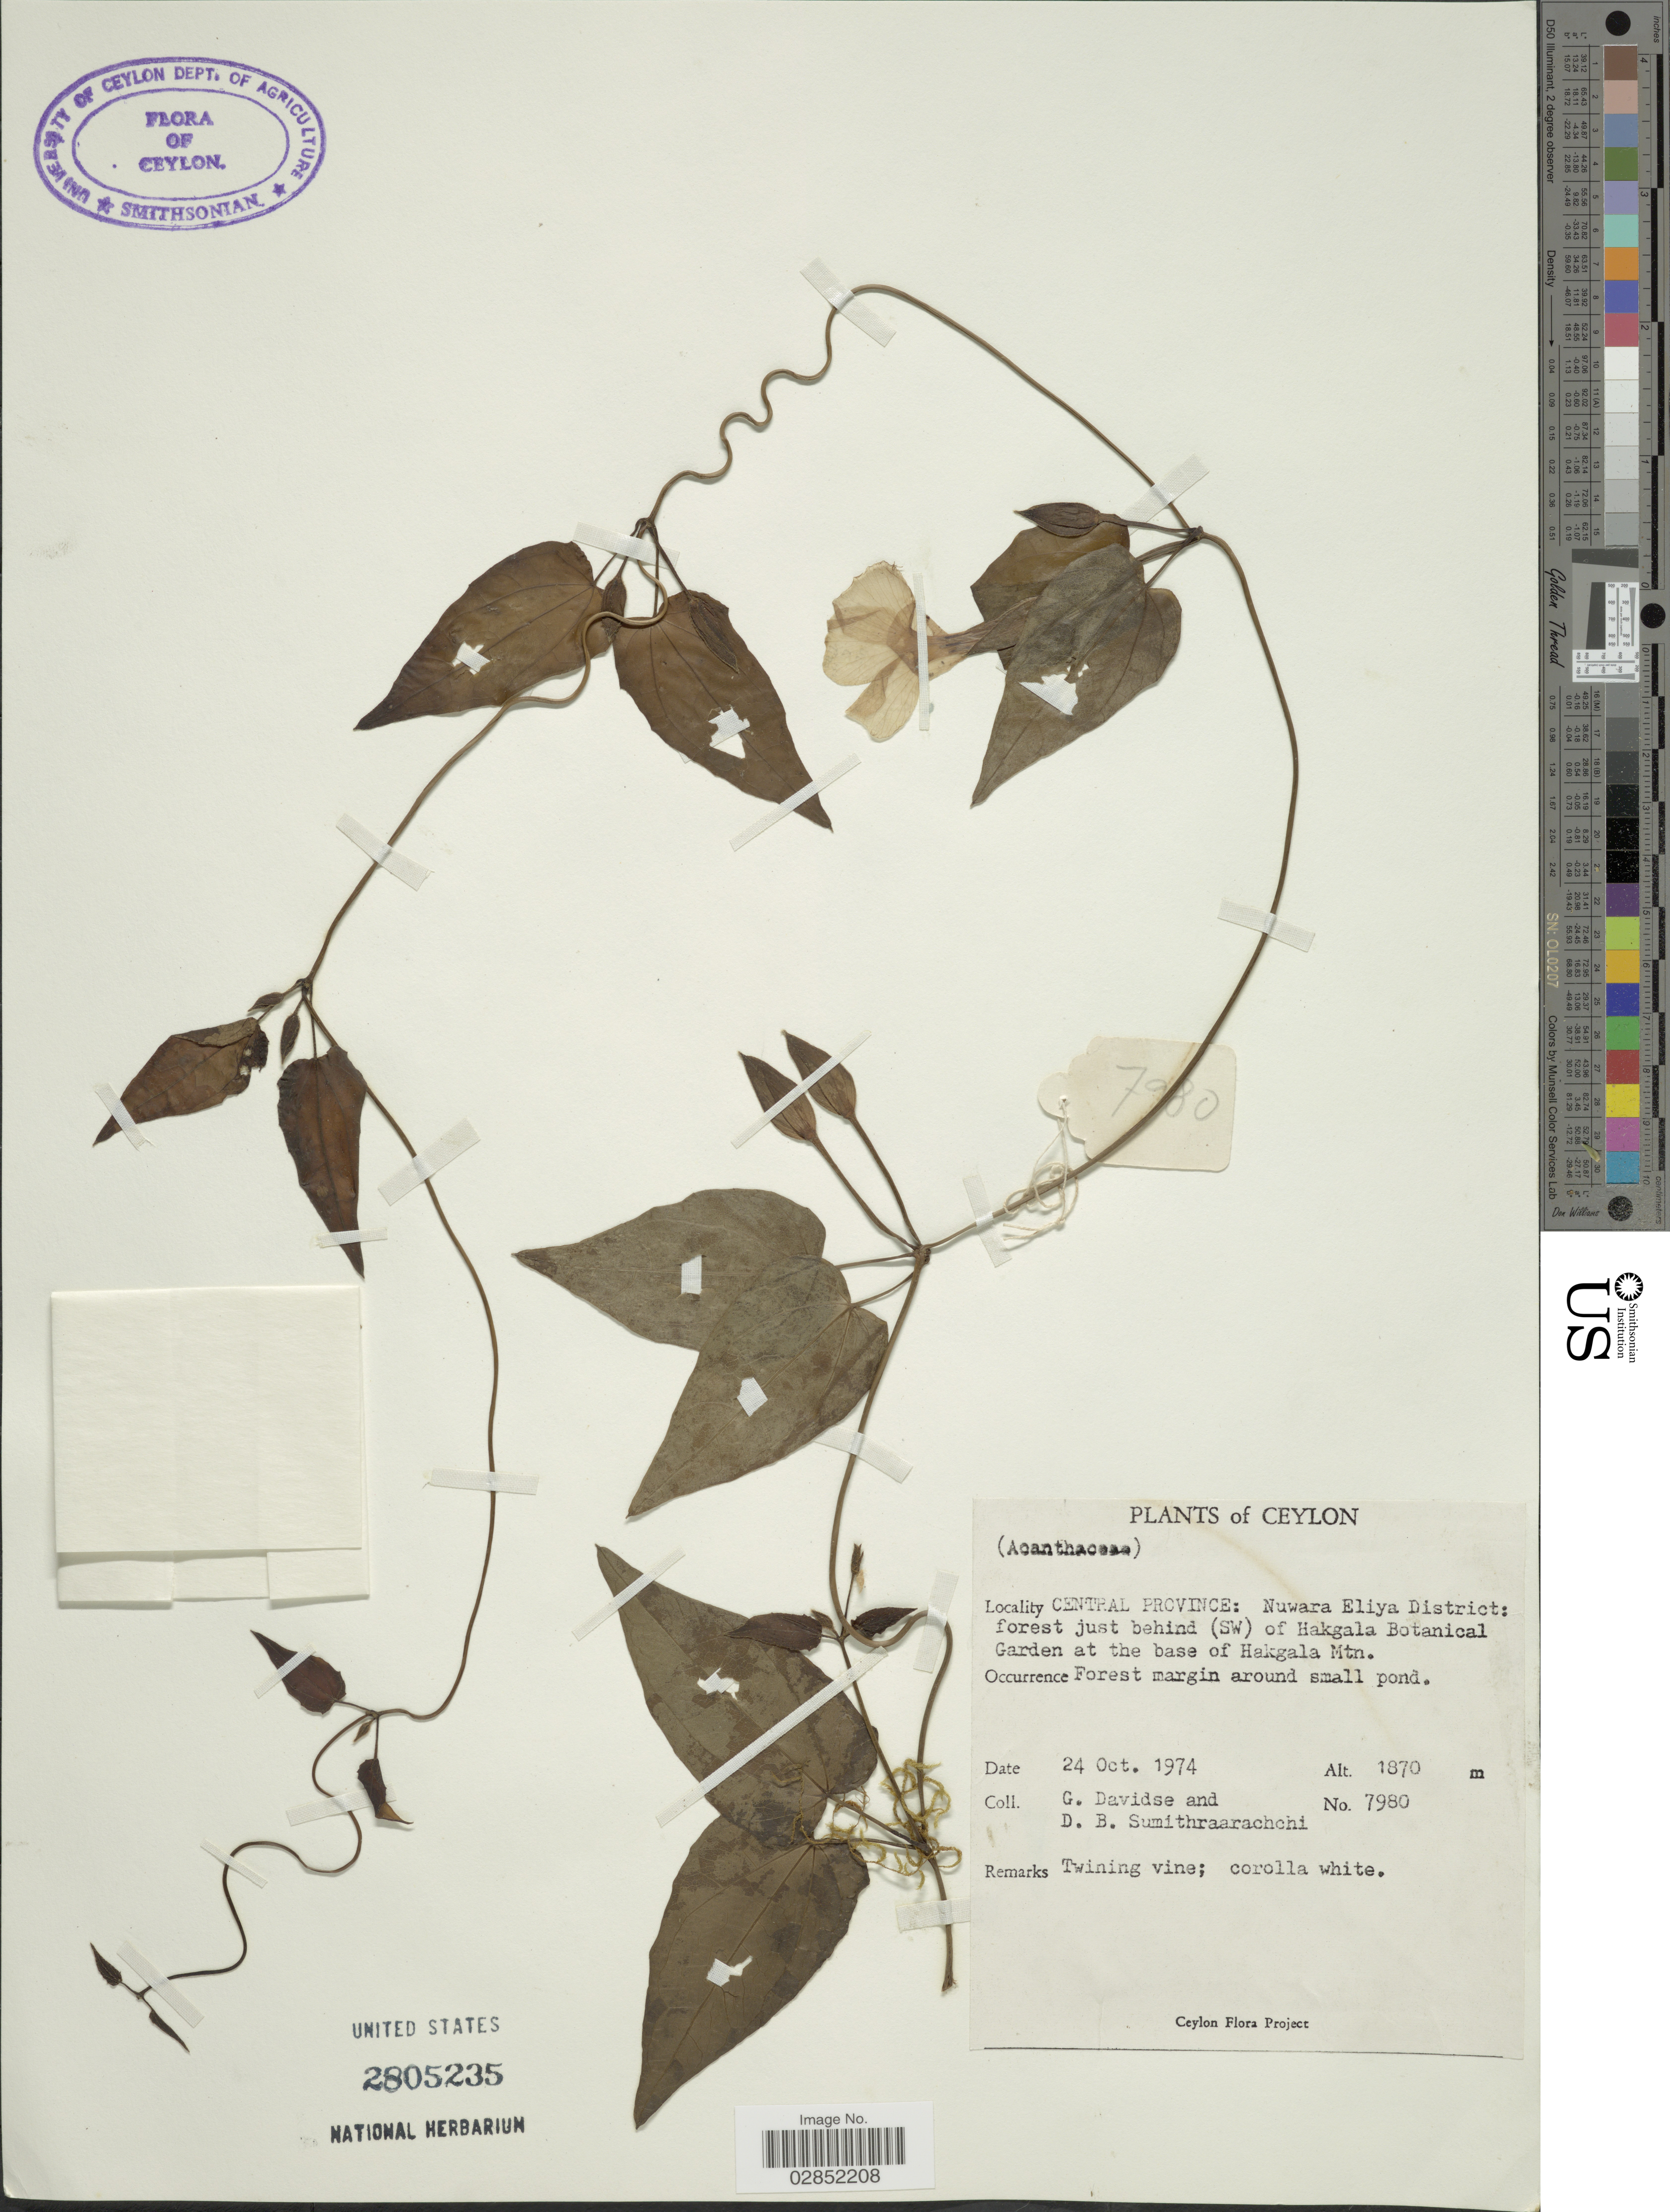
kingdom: Plantae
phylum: Tracheophyta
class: Magnoliopsida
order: Lamiales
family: Acanthaceae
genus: Thunbergia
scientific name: Thunbergia fragrans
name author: Roxb.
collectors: G. Davidse & D. B. Sumithraarachchi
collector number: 7980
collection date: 1974-10-24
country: Sri Lanka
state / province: Central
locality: Ceylon. Nuwara Eliya District: forest just behind (SW) of Hakgala Botanical Garden at the base of Hakgala Mtn.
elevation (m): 1870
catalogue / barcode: US 2805235